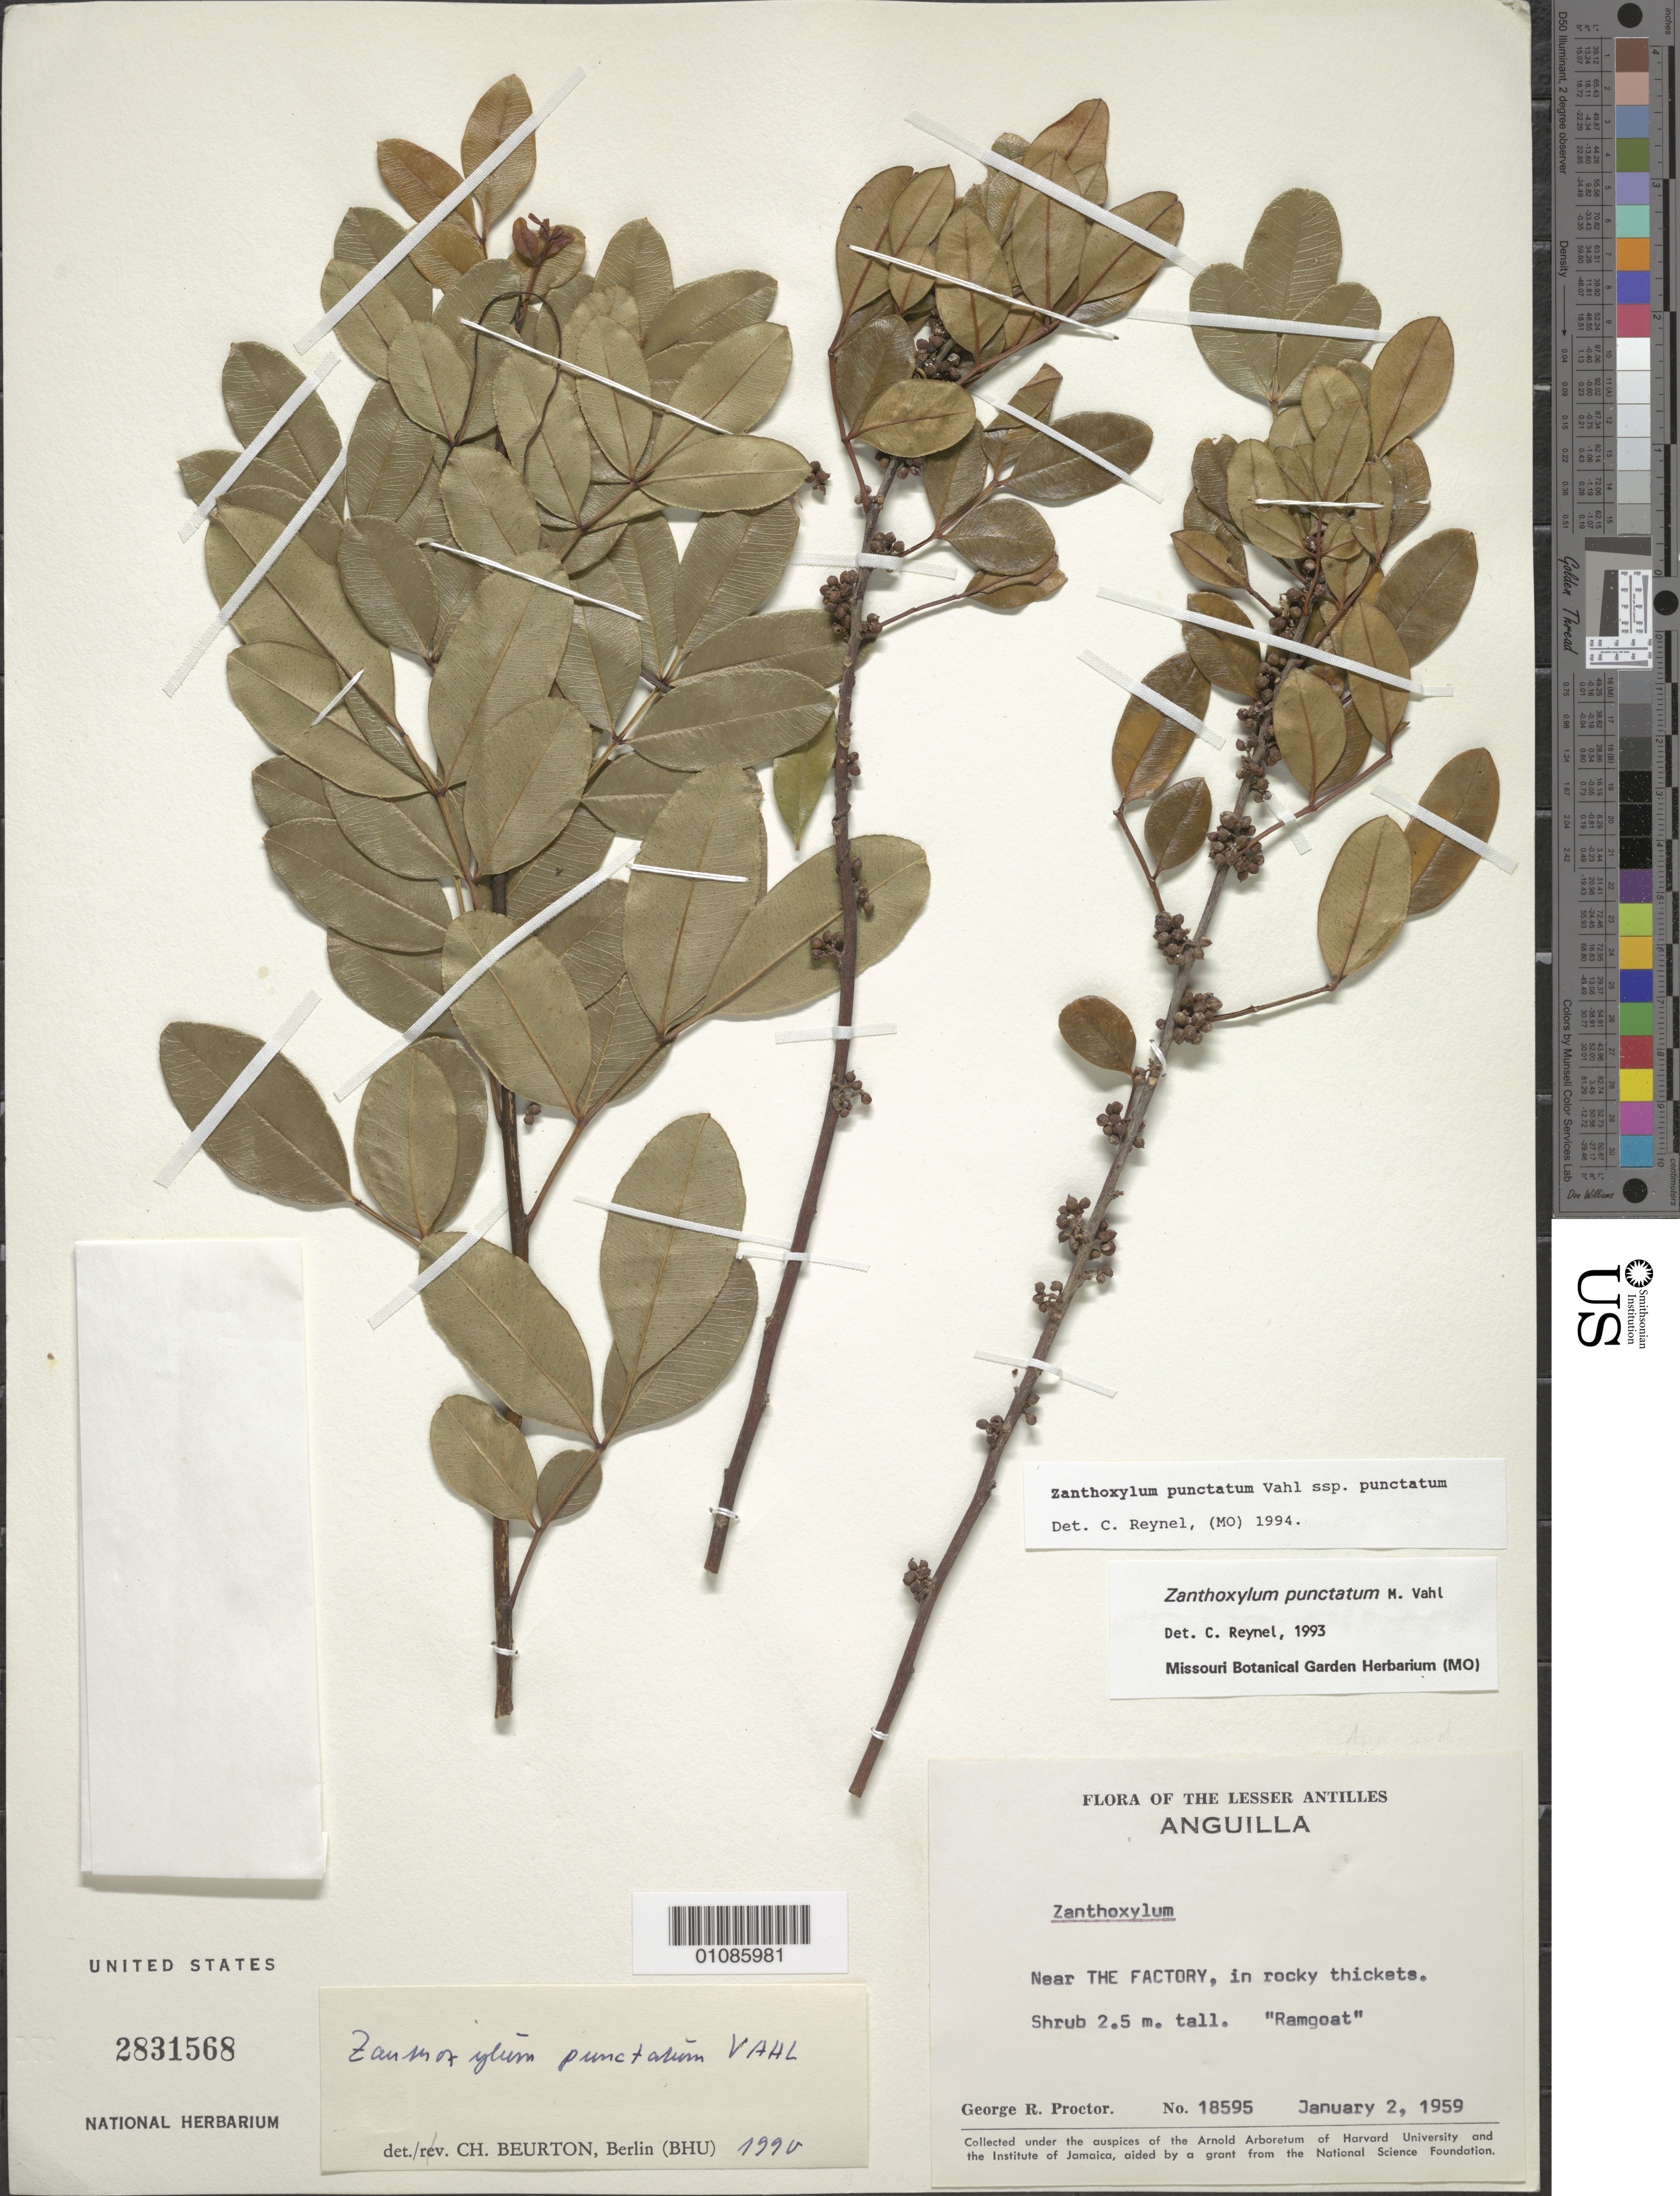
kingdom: Plantae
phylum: Tracheophyta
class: Magnoliopsida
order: Sapindales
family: Rutaceae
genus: Zanthoxylum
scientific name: Zanthoxylum punctatum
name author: Vahl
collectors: G. R. Proctor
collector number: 18595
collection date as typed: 02 Jan 1959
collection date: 1959-01-02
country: Anguilla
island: Anguilla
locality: Near the factory, in rocky thickets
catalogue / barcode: US 2831568